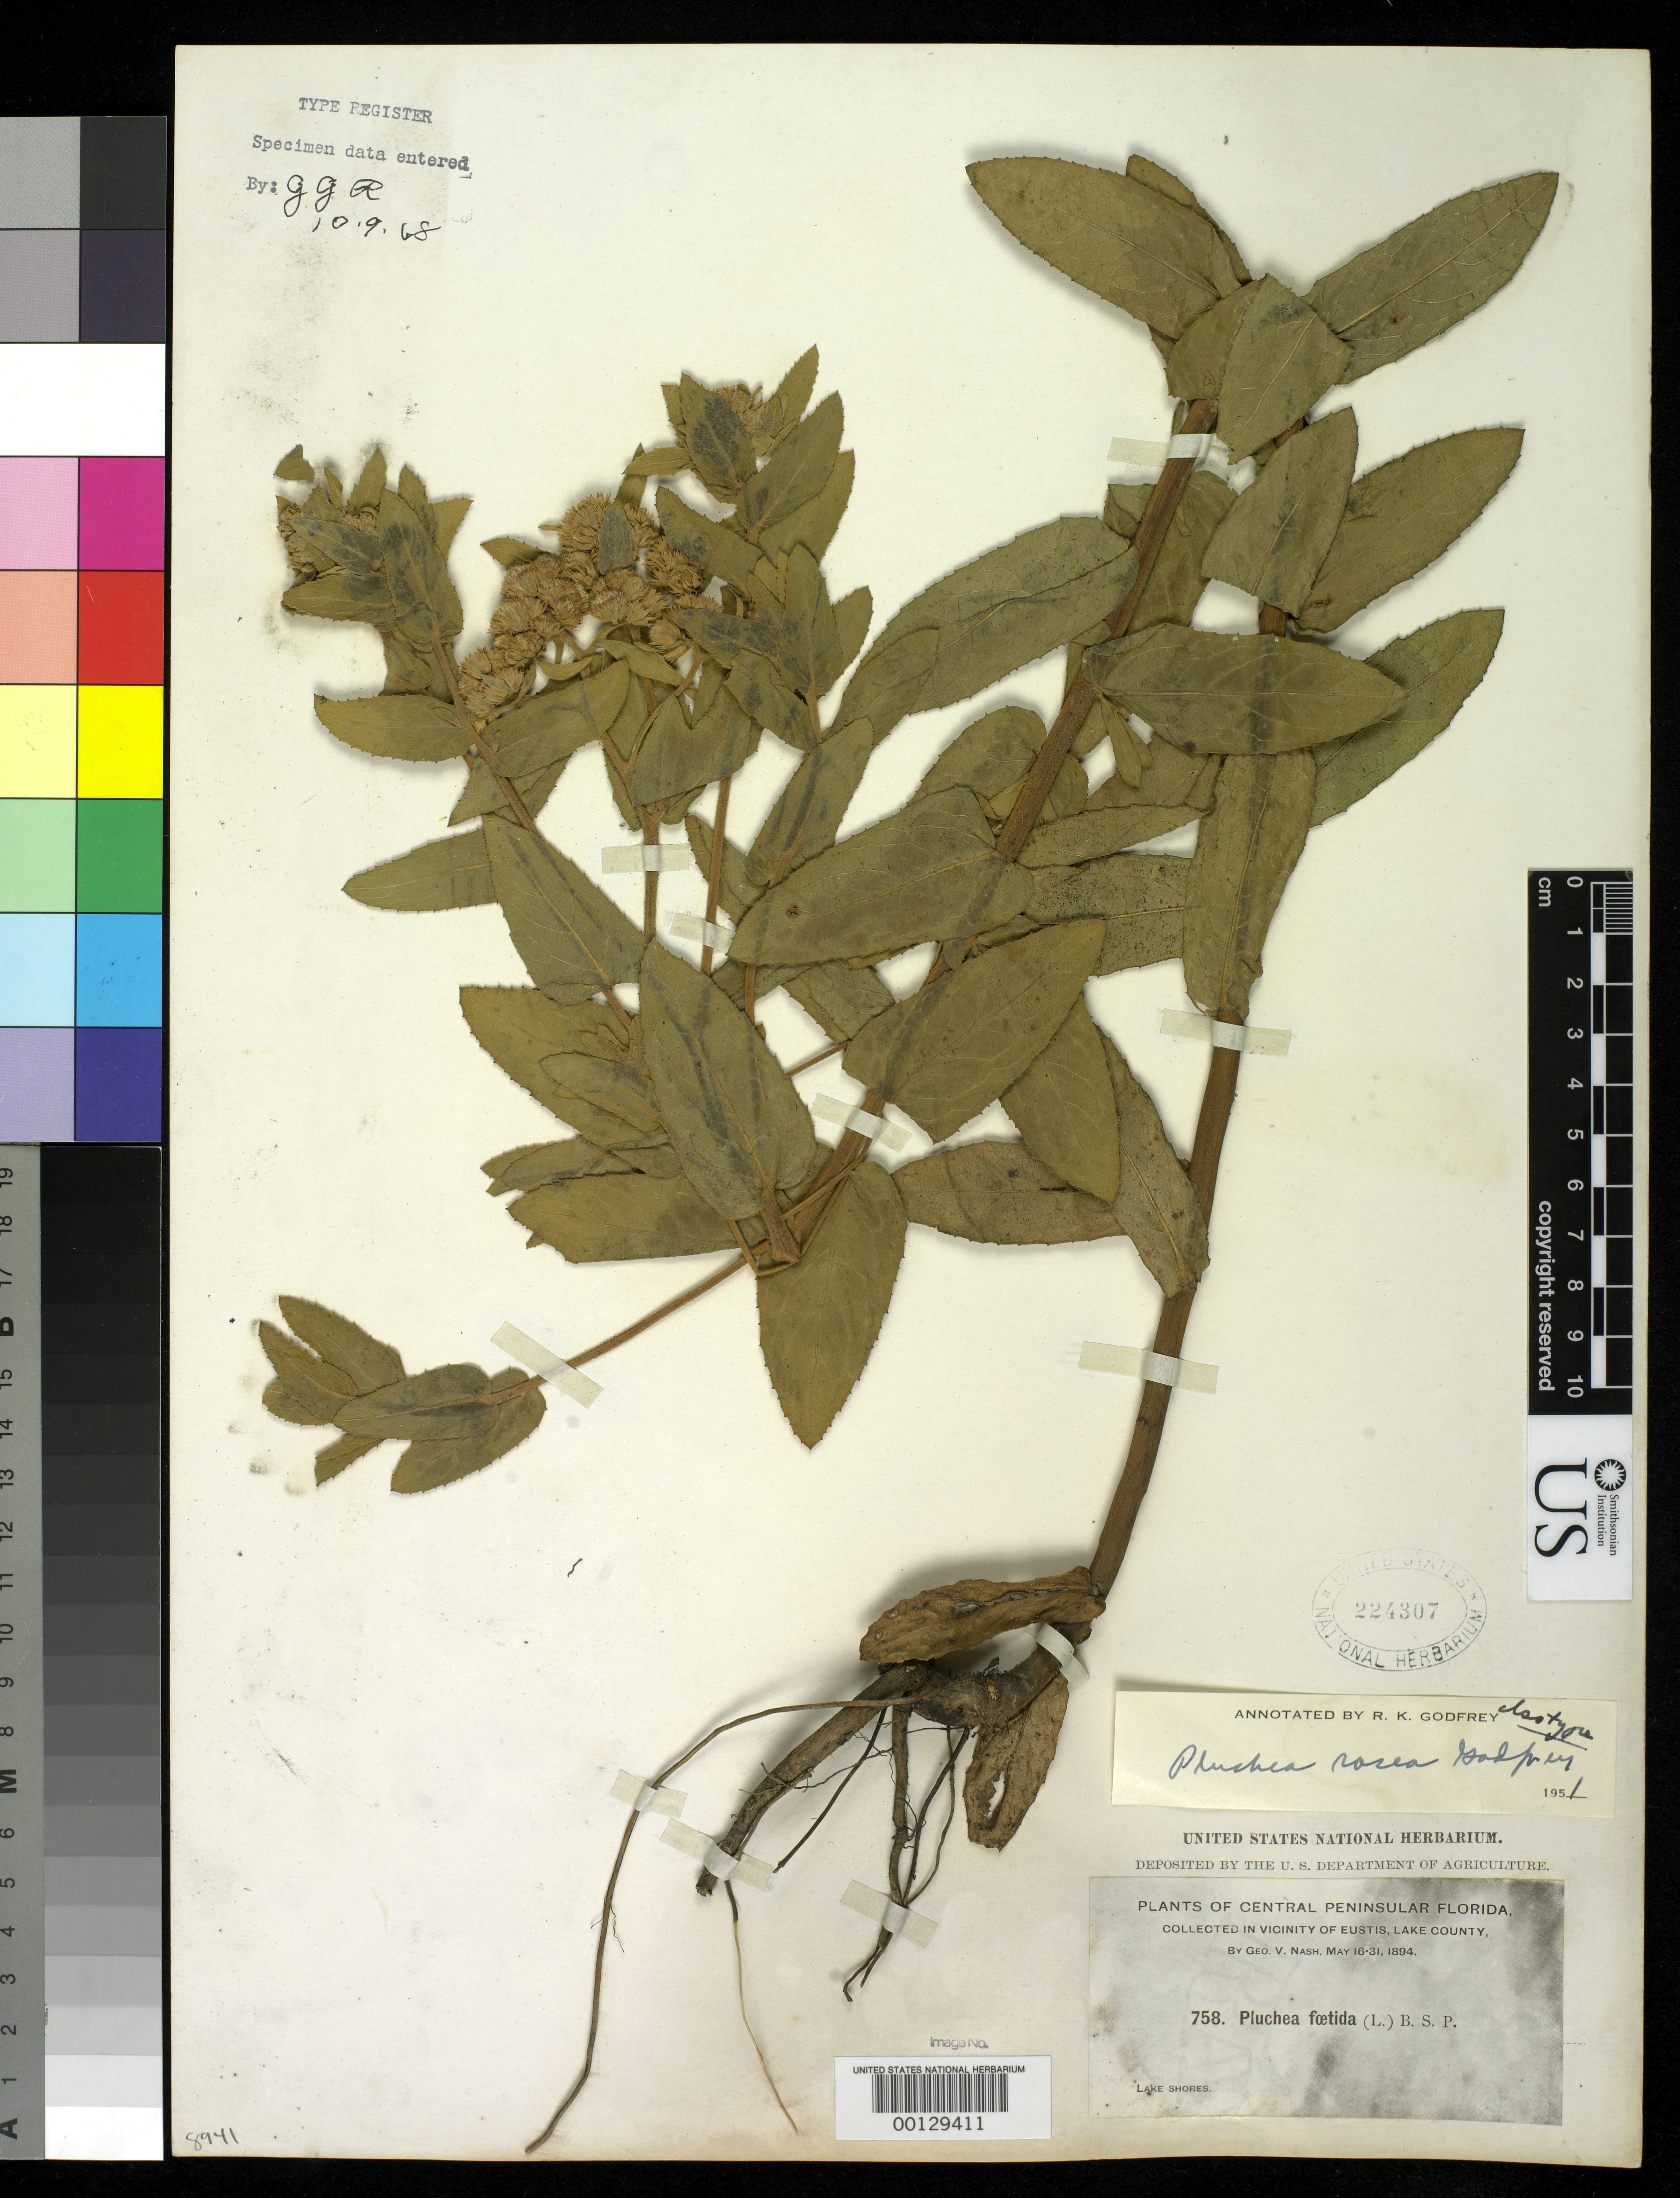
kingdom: Plantae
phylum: Tracheophyta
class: Magnoliopsida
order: Asterales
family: Asteraceae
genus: Pluchea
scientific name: Pluchea rosea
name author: R.K. Godfrey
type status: Isotype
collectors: G. V. Nash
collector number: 758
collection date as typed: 16 May 1894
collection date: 1894-05-16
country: United States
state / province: Florida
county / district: Lake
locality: Eustis.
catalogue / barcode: US 224307